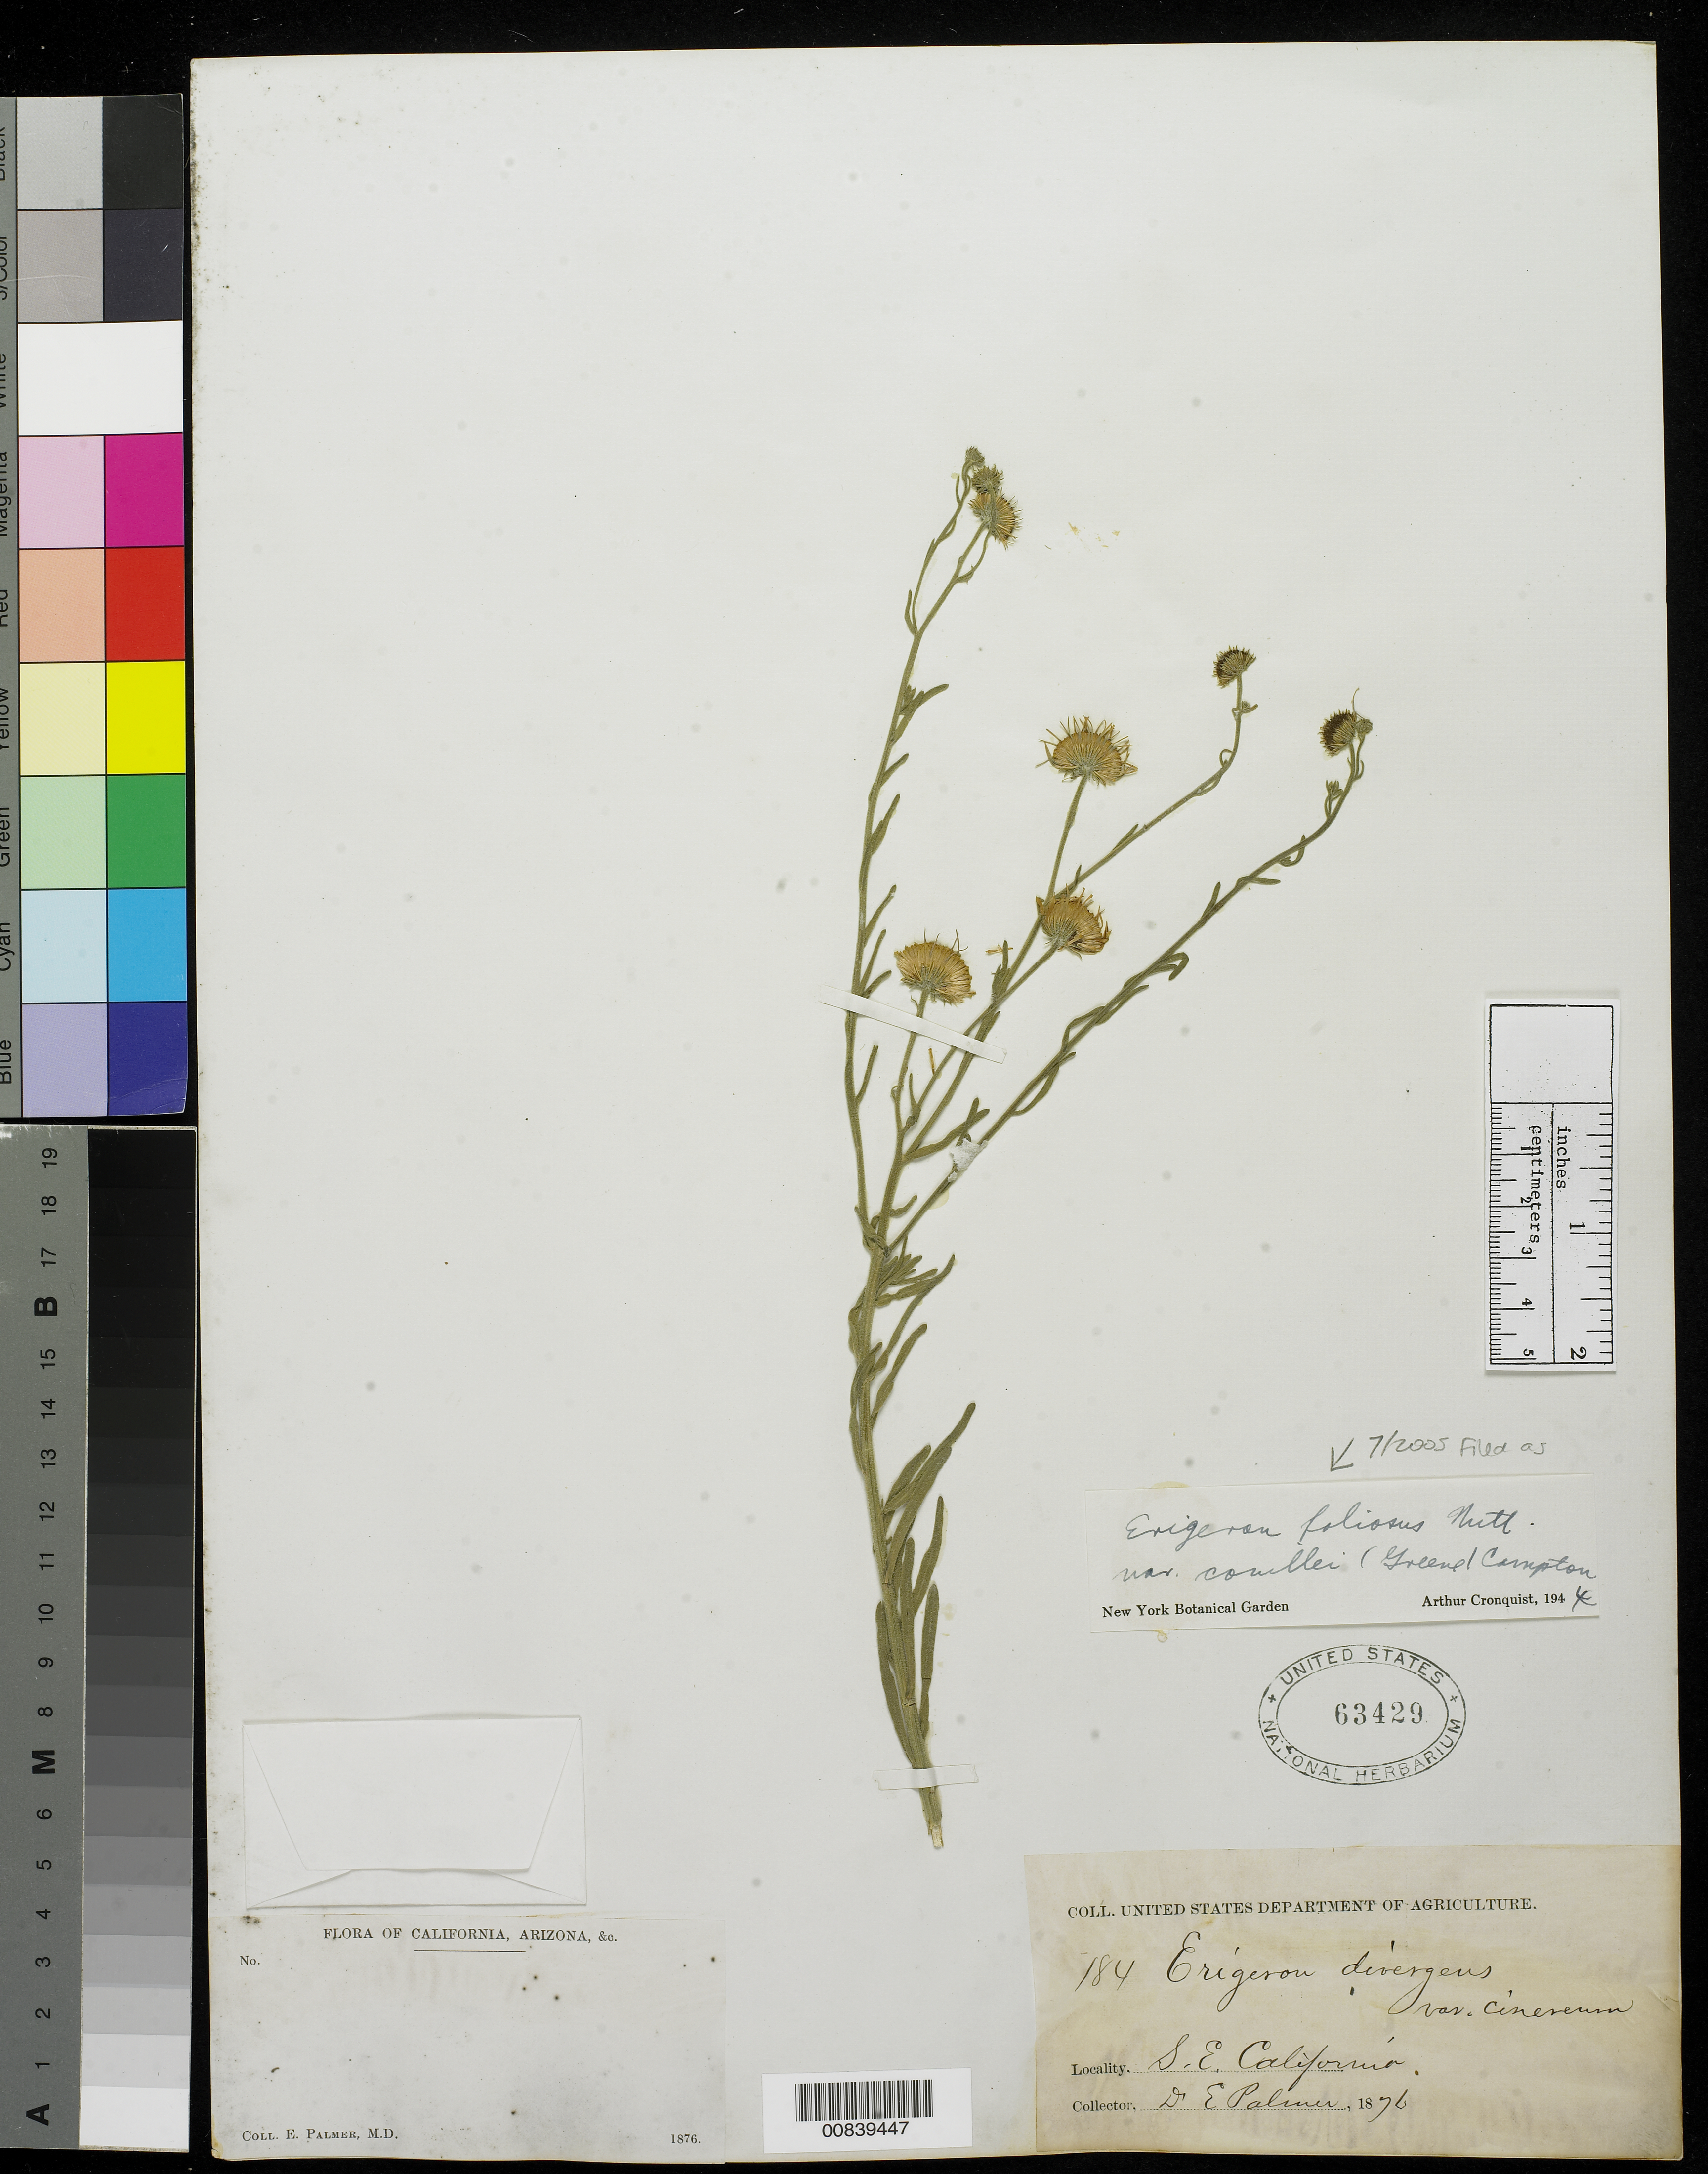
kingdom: Plantae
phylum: Tracheophyta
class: Magnoliopsida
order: Asterales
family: Asteraceae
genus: Erigeron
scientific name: Erigeron foliosus var. covillei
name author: Nutt.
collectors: E. Palmer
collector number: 184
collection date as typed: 1876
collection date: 1876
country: United States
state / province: California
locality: S.E. California.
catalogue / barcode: US 63429